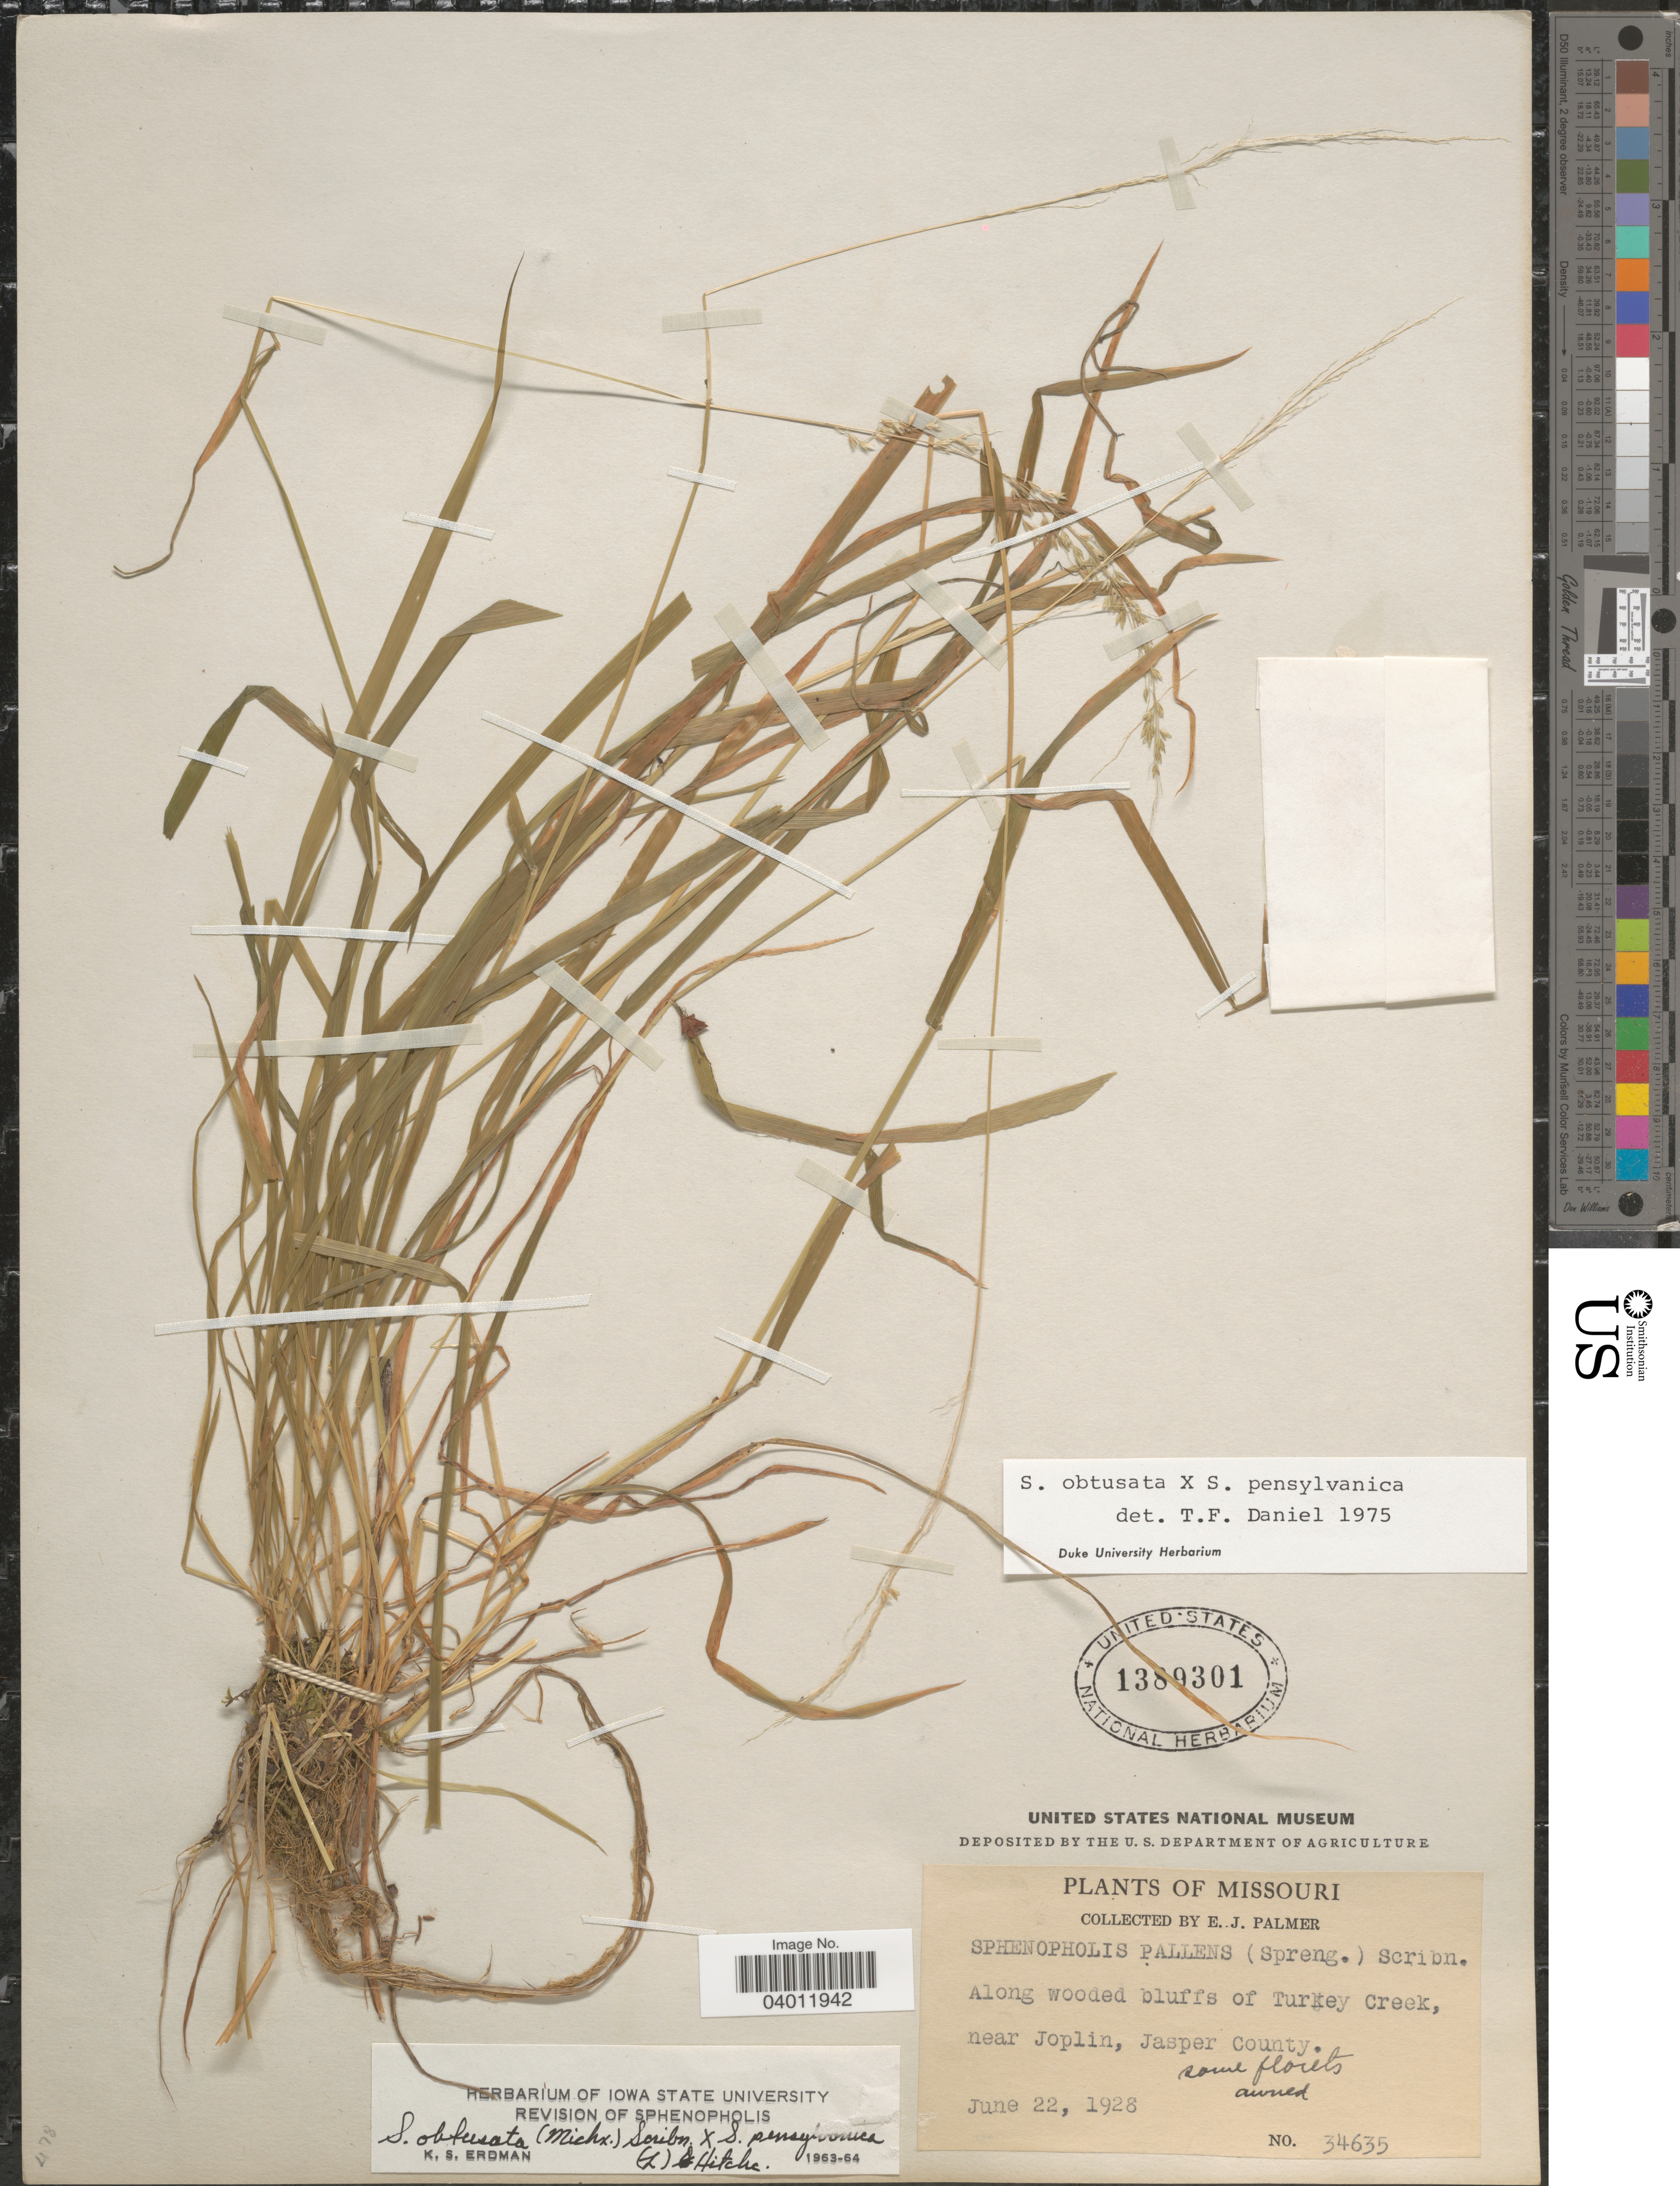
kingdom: Plantae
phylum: Tracheophyta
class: Liliopsida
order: Poales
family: Poaceae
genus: Sphenopholis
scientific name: Sphenopholis obtusata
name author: (Michx.) Scribn.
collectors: E. J. Palmer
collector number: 34635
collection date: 1928-06-22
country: United States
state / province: Missouri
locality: Along wooded bluffs of Turkey Creek, near Joplin, Jasper County.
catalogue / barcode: US 1389301